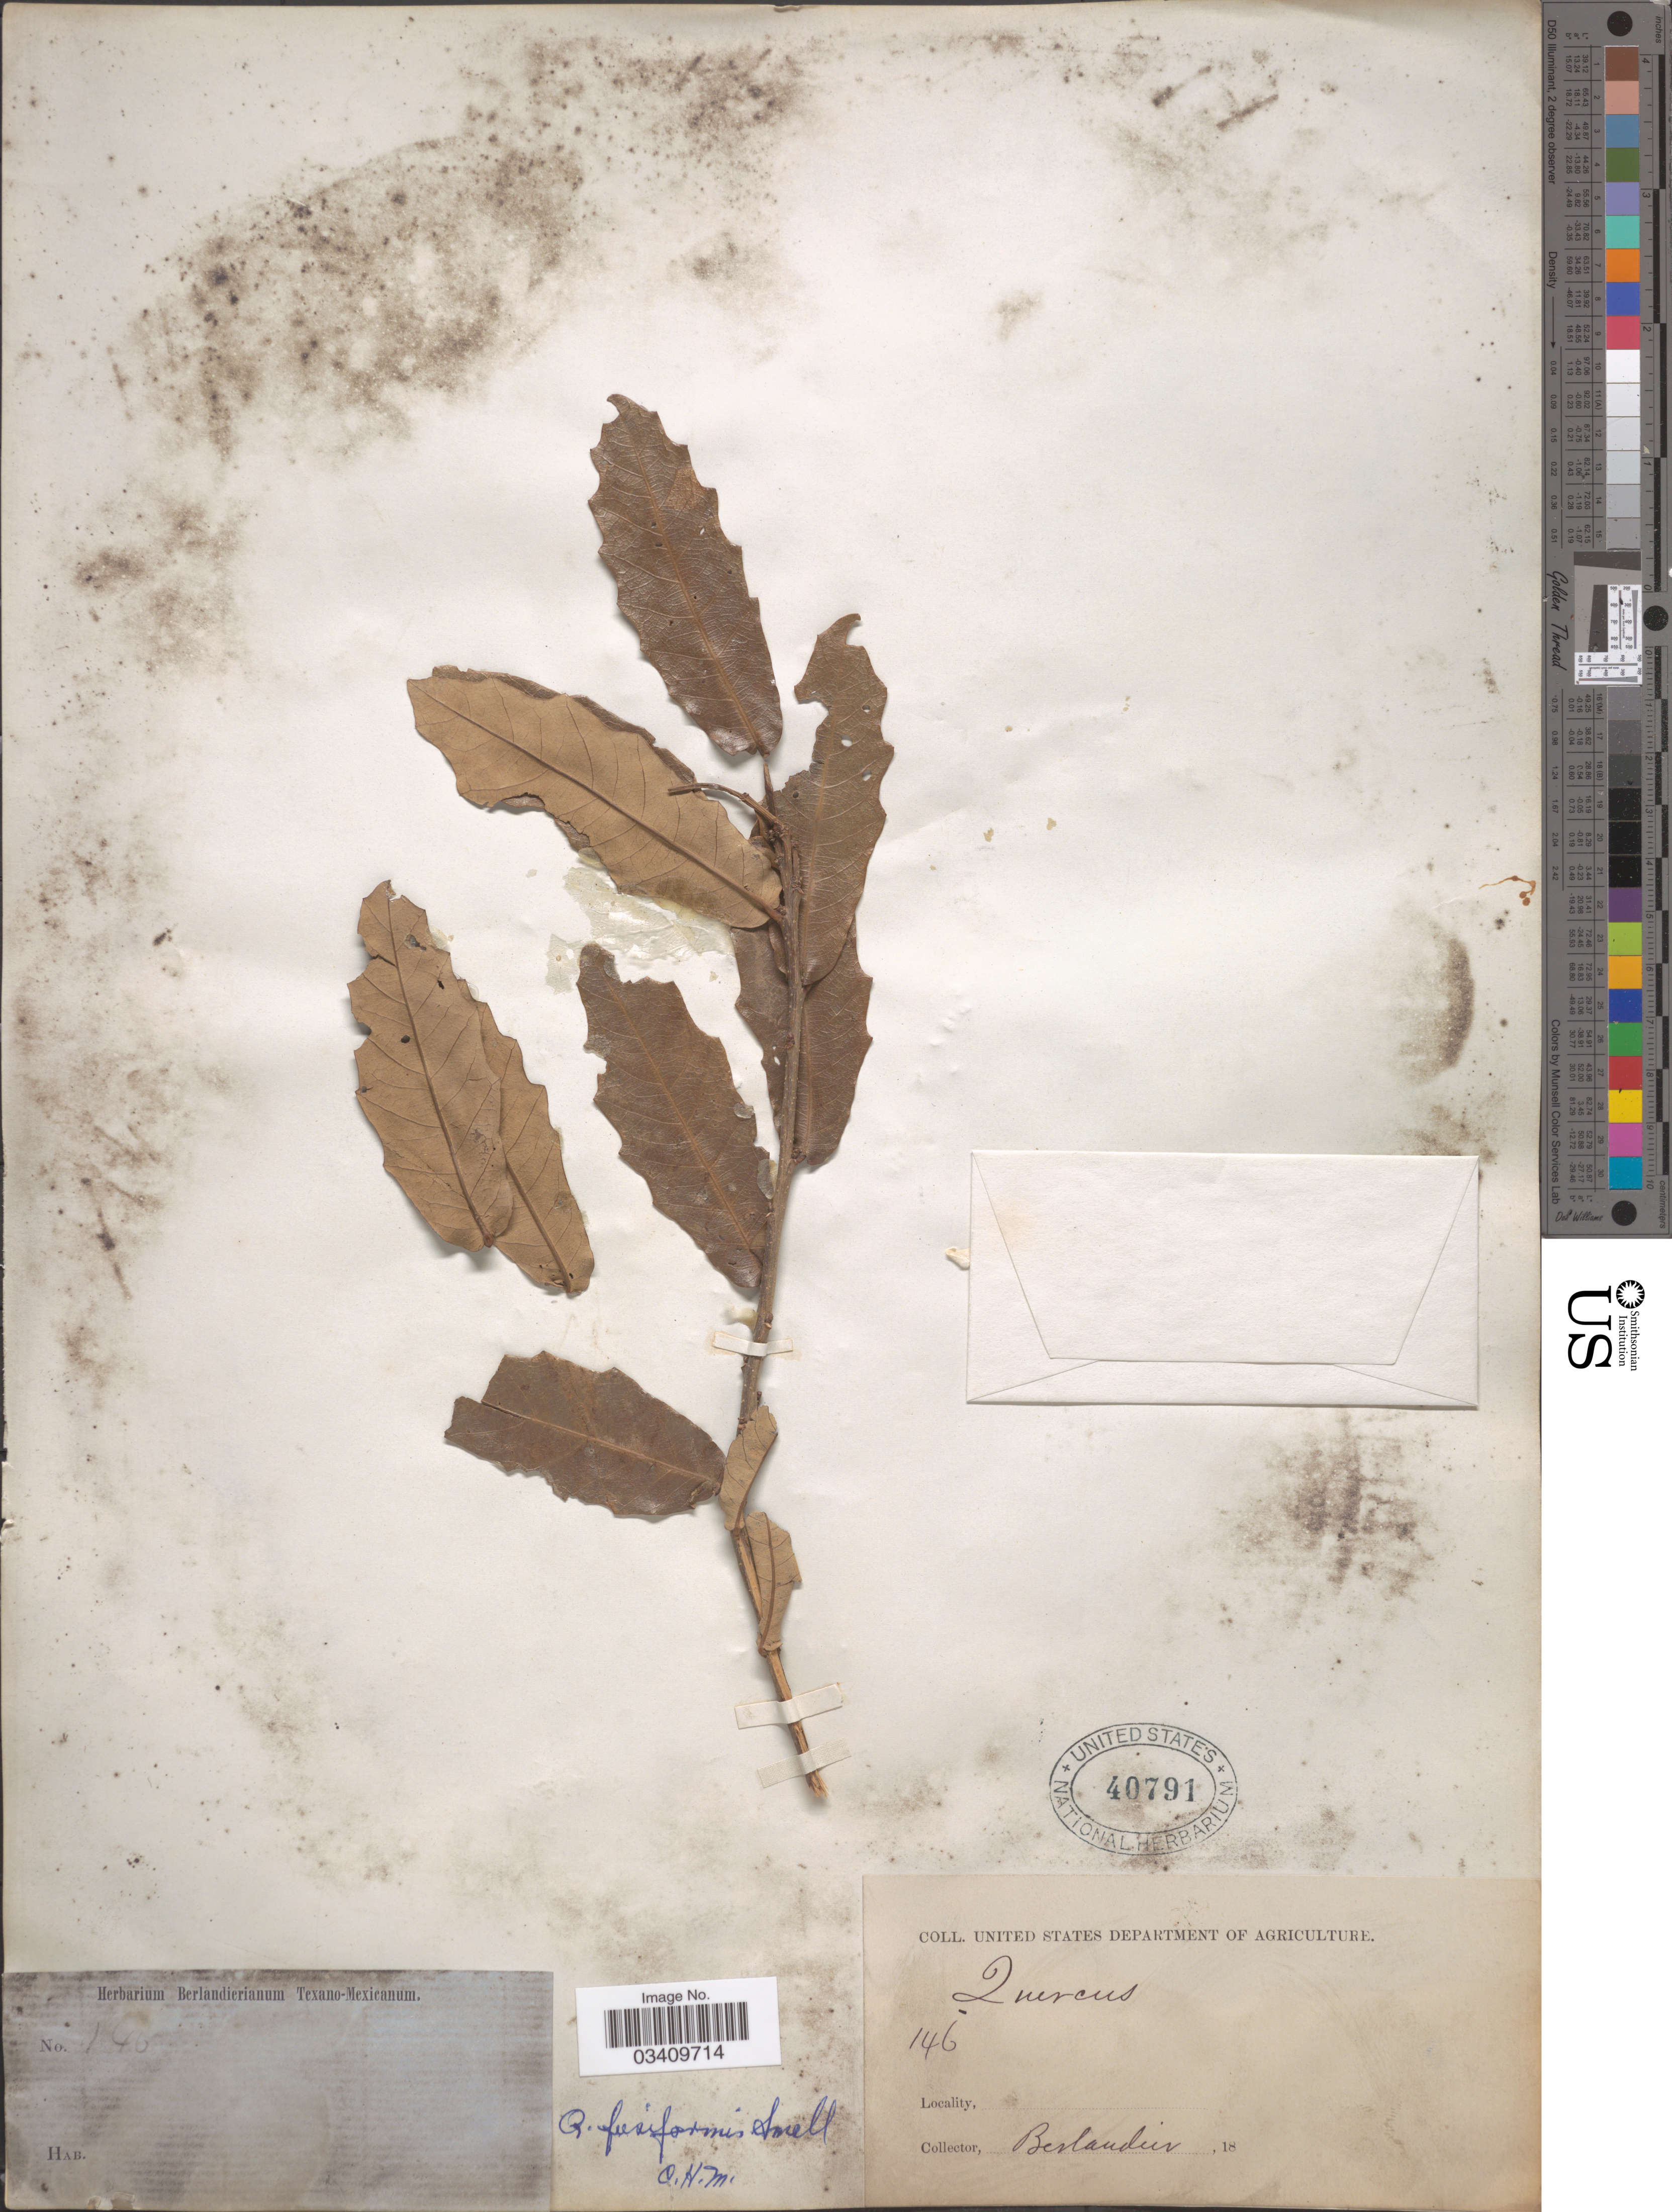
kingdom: Plantae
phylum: Tracheophyta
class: Magnoliopsida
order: Fagales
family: Fagaceae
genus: Quercus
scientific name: Quercus virginiana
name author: Mill.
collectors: J. L. Berlandier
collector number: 146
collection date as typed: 18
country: United States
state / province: Texas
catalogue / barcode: US 40791